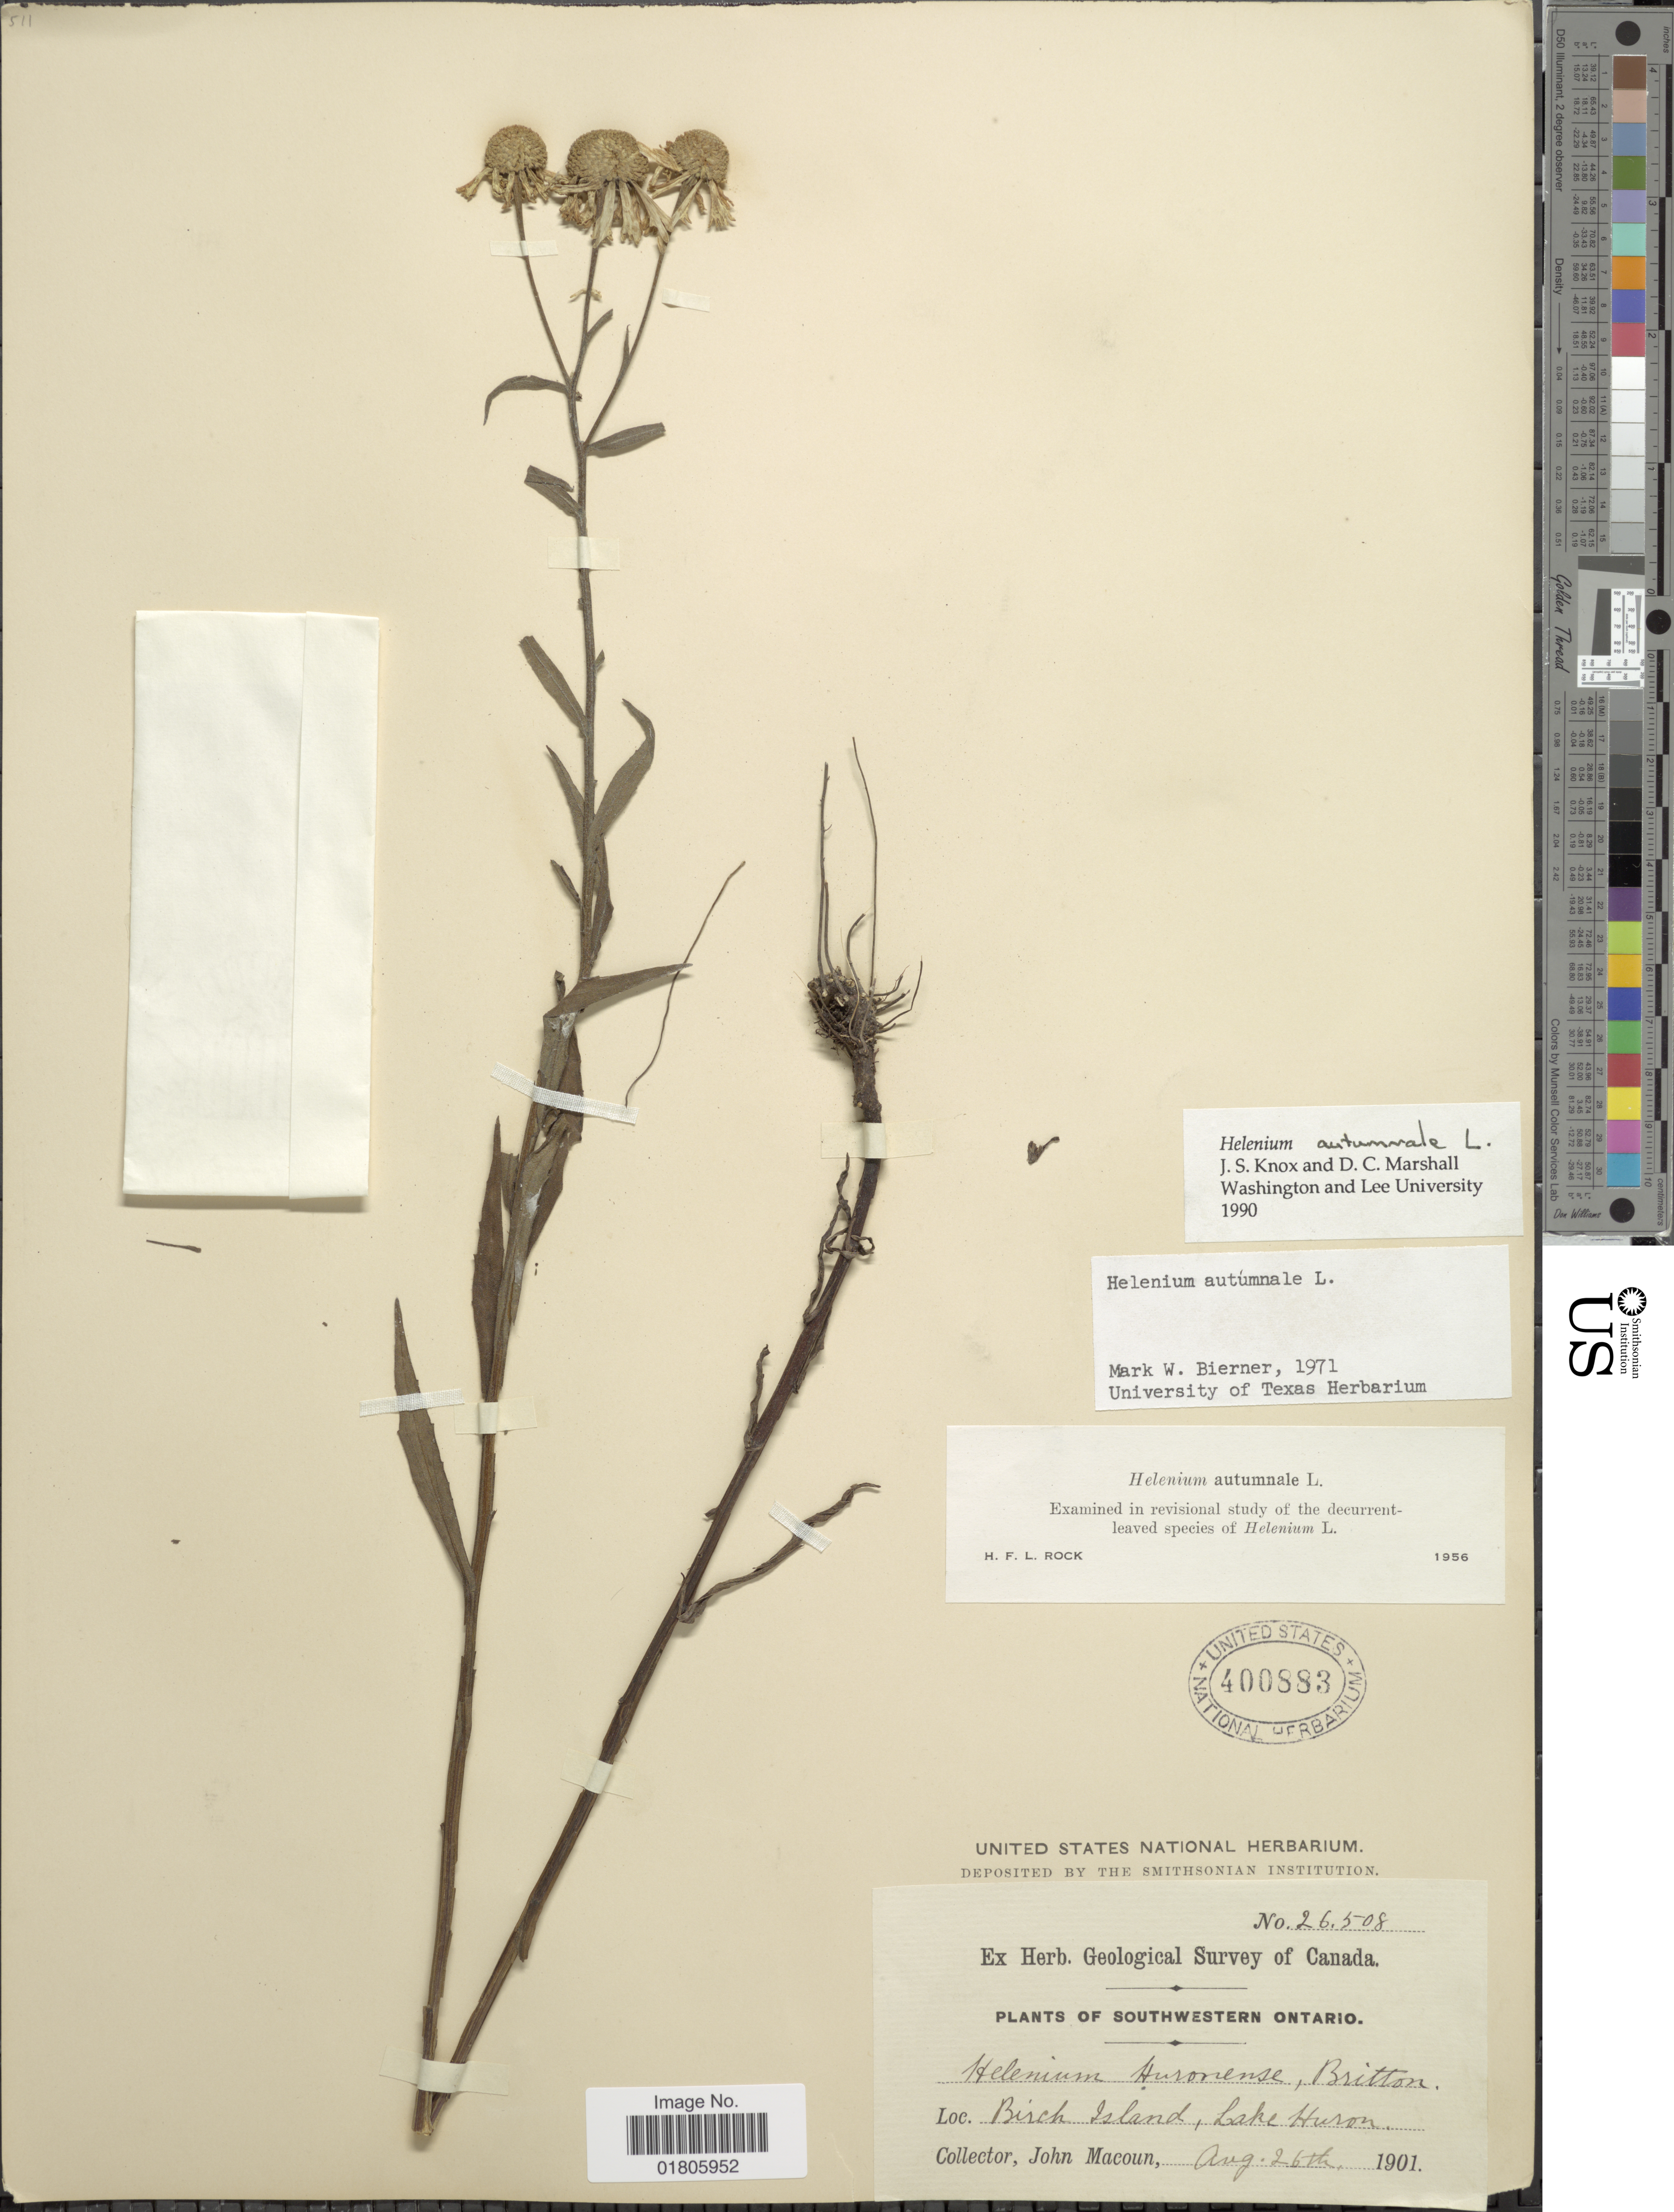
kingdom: Plantae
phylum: Tracheophyta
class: Magnoliopsida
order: Asterales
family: Asteraceae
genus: Helenium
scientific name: Helenium autumnale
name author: L.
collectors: J. Macoun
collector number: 26508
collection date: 1901-08-26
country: Canada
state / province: Ontario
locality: Southwestern Ontario. Birch Island, Lake Huron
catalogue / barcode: US 400883